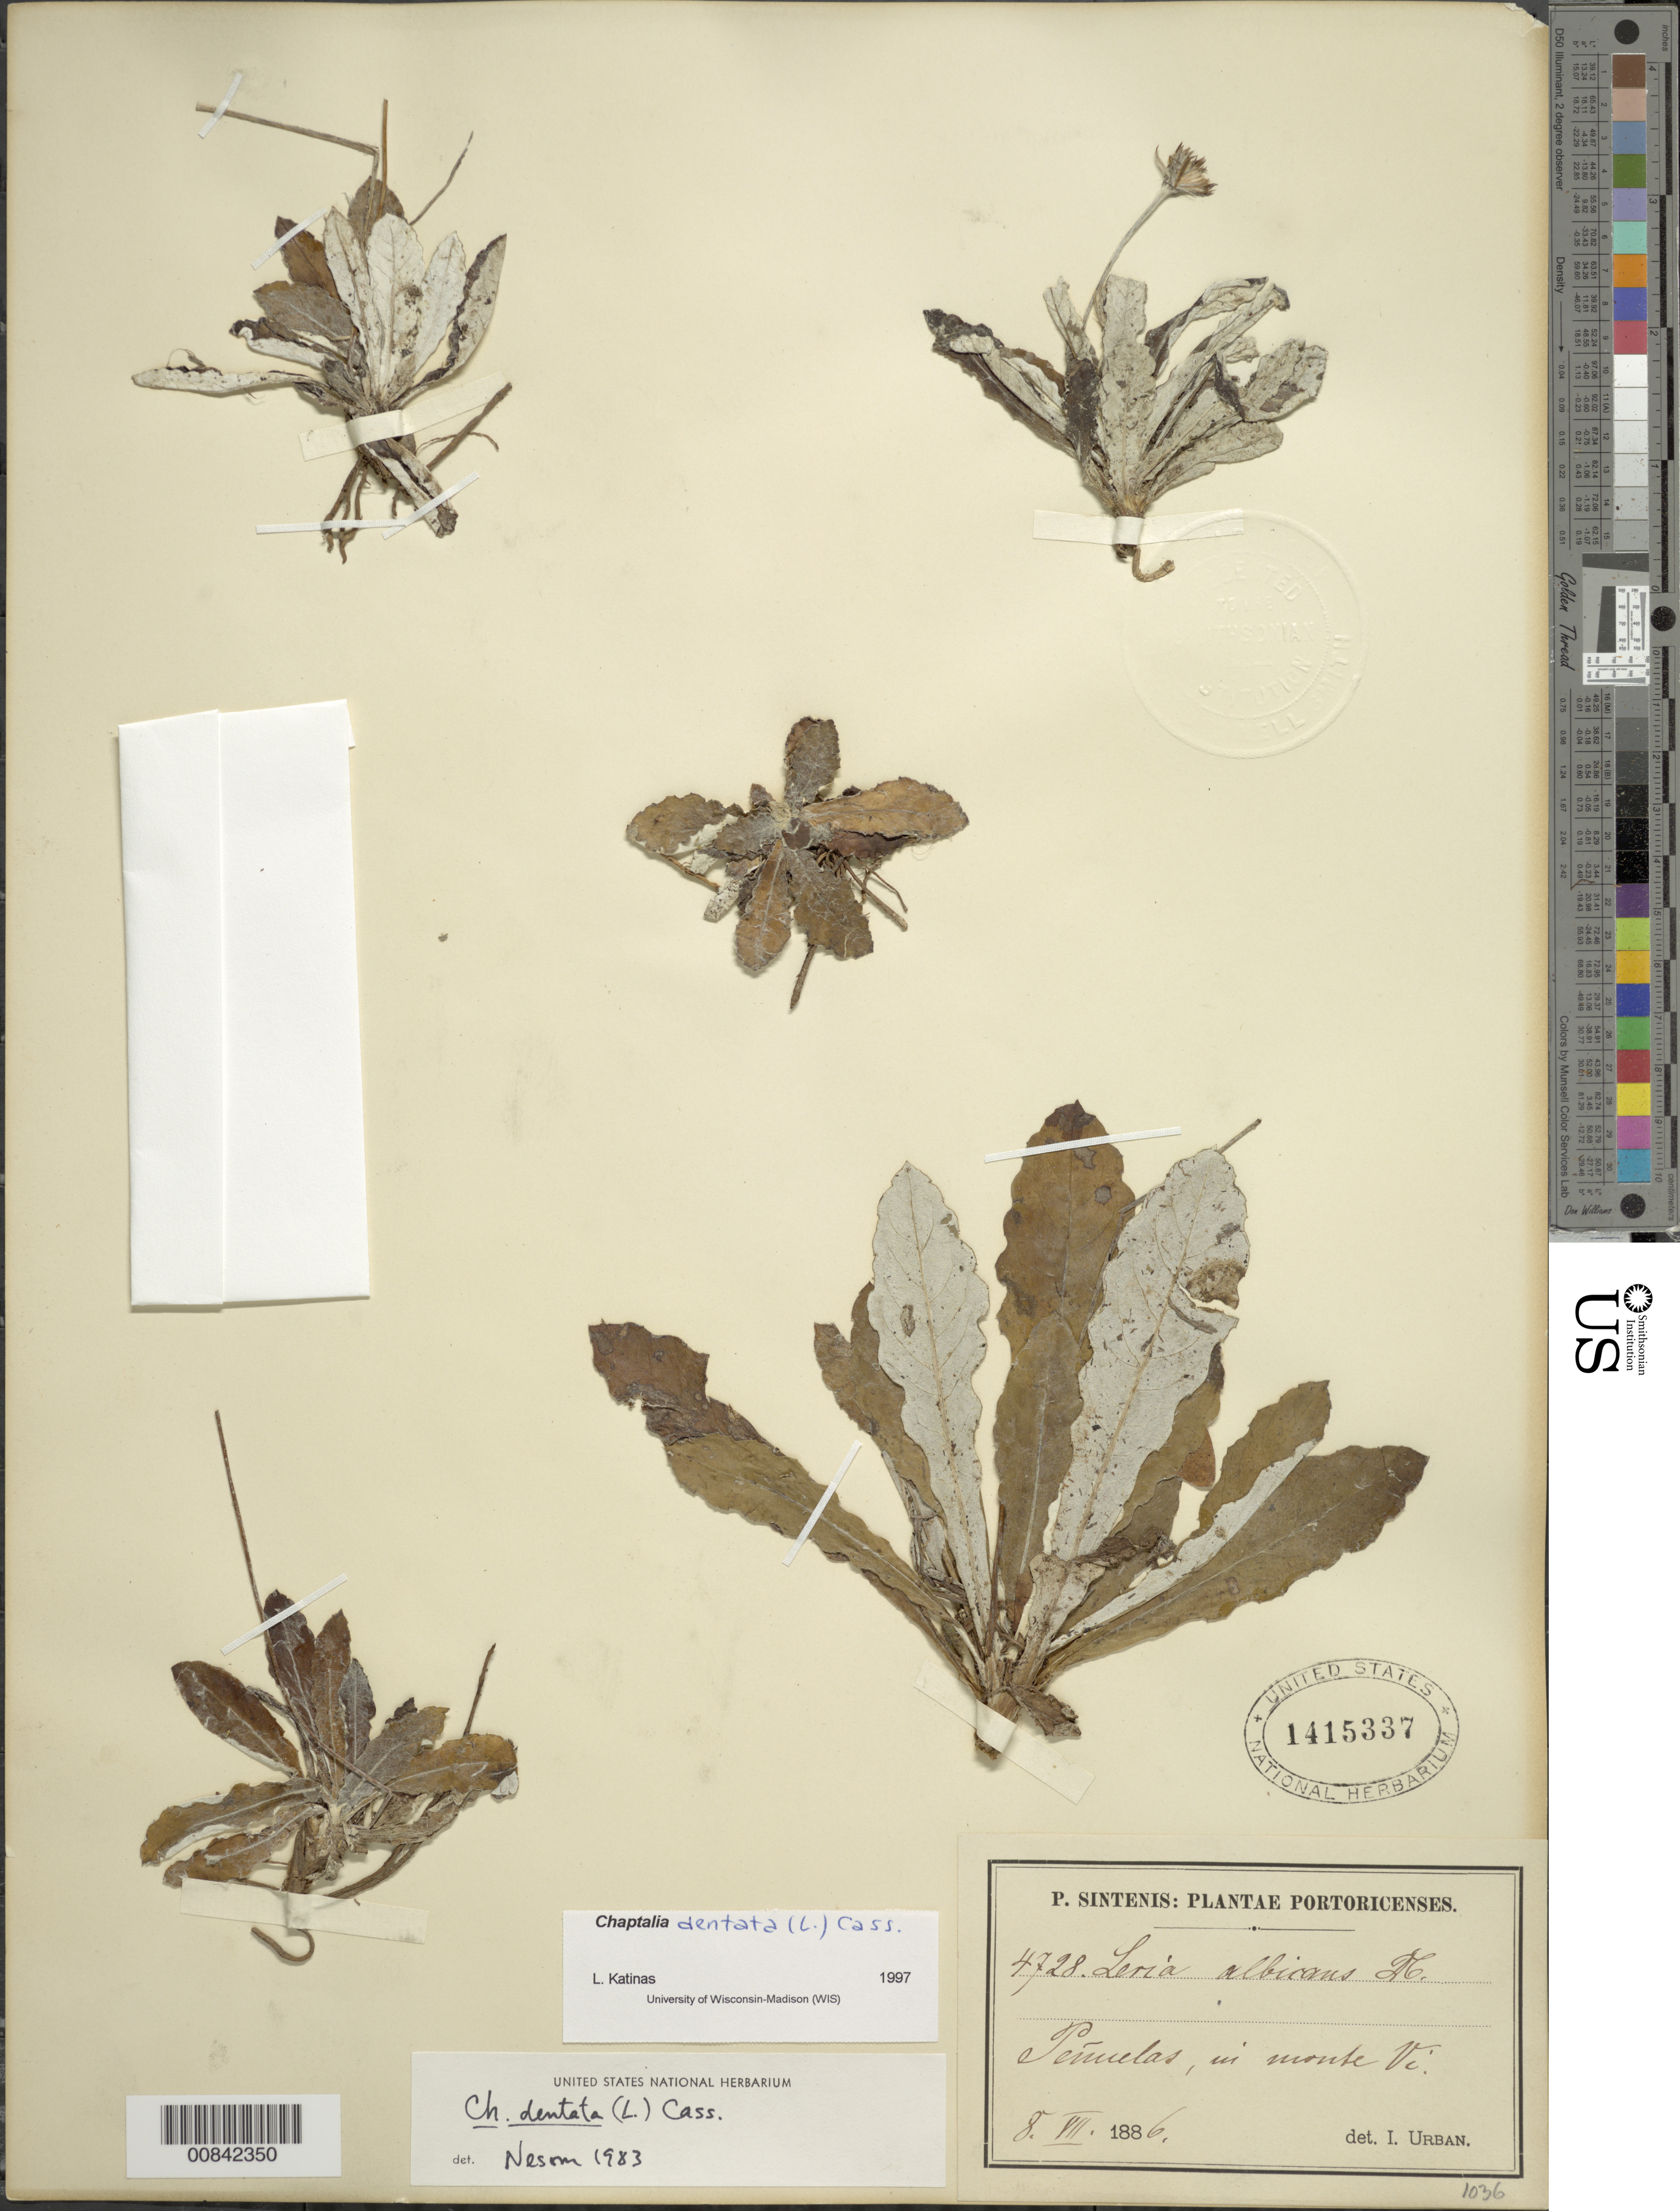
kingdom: Plantae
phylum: Tracheophyta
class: Magnoliopsida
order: Asterales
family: Asteraceae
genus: Chaptalia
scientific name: Chaptalia dentata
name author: (L.) Cass.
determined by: Katinas, L.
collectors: P. Sintenis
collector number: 4728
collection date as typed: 08 Jul 1886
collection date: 1886-07-08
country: Puerto Rico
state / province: Peñuelas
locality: Peñuelas, Monte Vi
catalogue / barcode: US 1415337